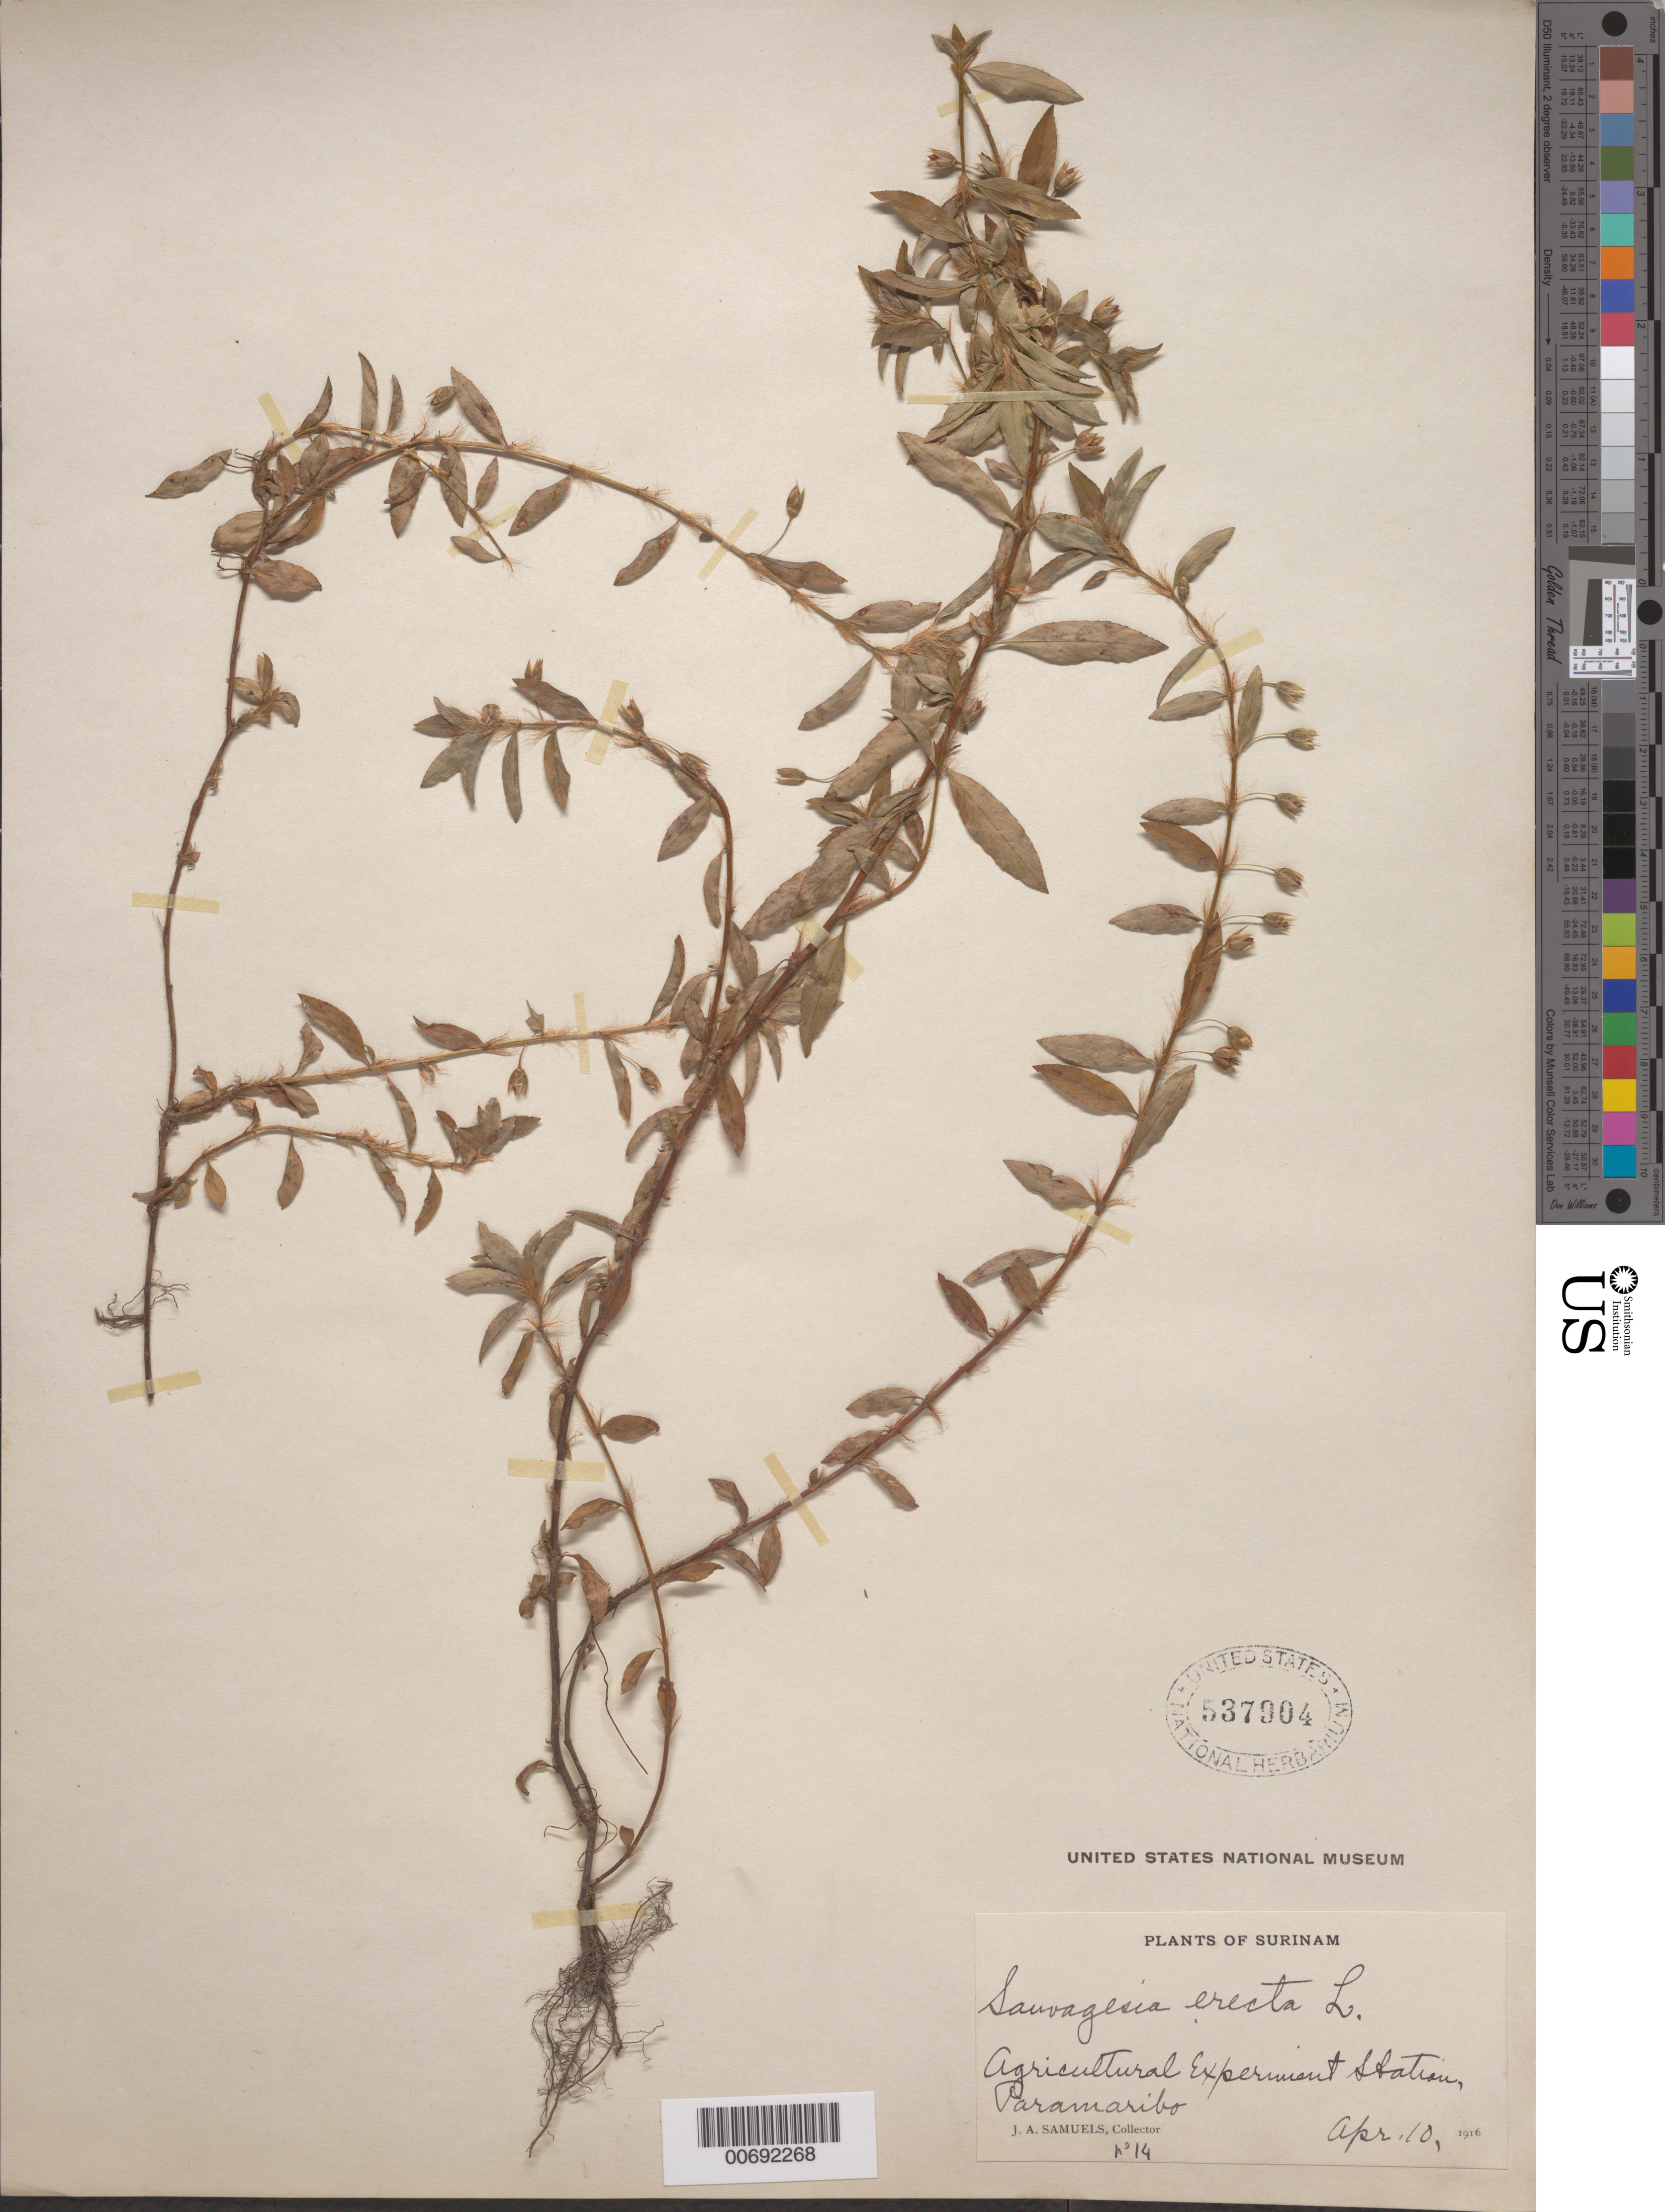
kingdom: Plantae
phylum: Tracheophyta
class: Magnoliopsida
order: Malpighiales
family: Ochnaceae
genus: Sauvagesia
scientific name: Sauvagesia erecta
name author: L.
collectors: J. A. Samuels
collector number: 14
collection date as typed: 10-Apr-16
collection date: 1916-04-10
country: Suriname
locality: Paramaribo, Agricultural Experiment Station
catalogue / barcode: US 537904